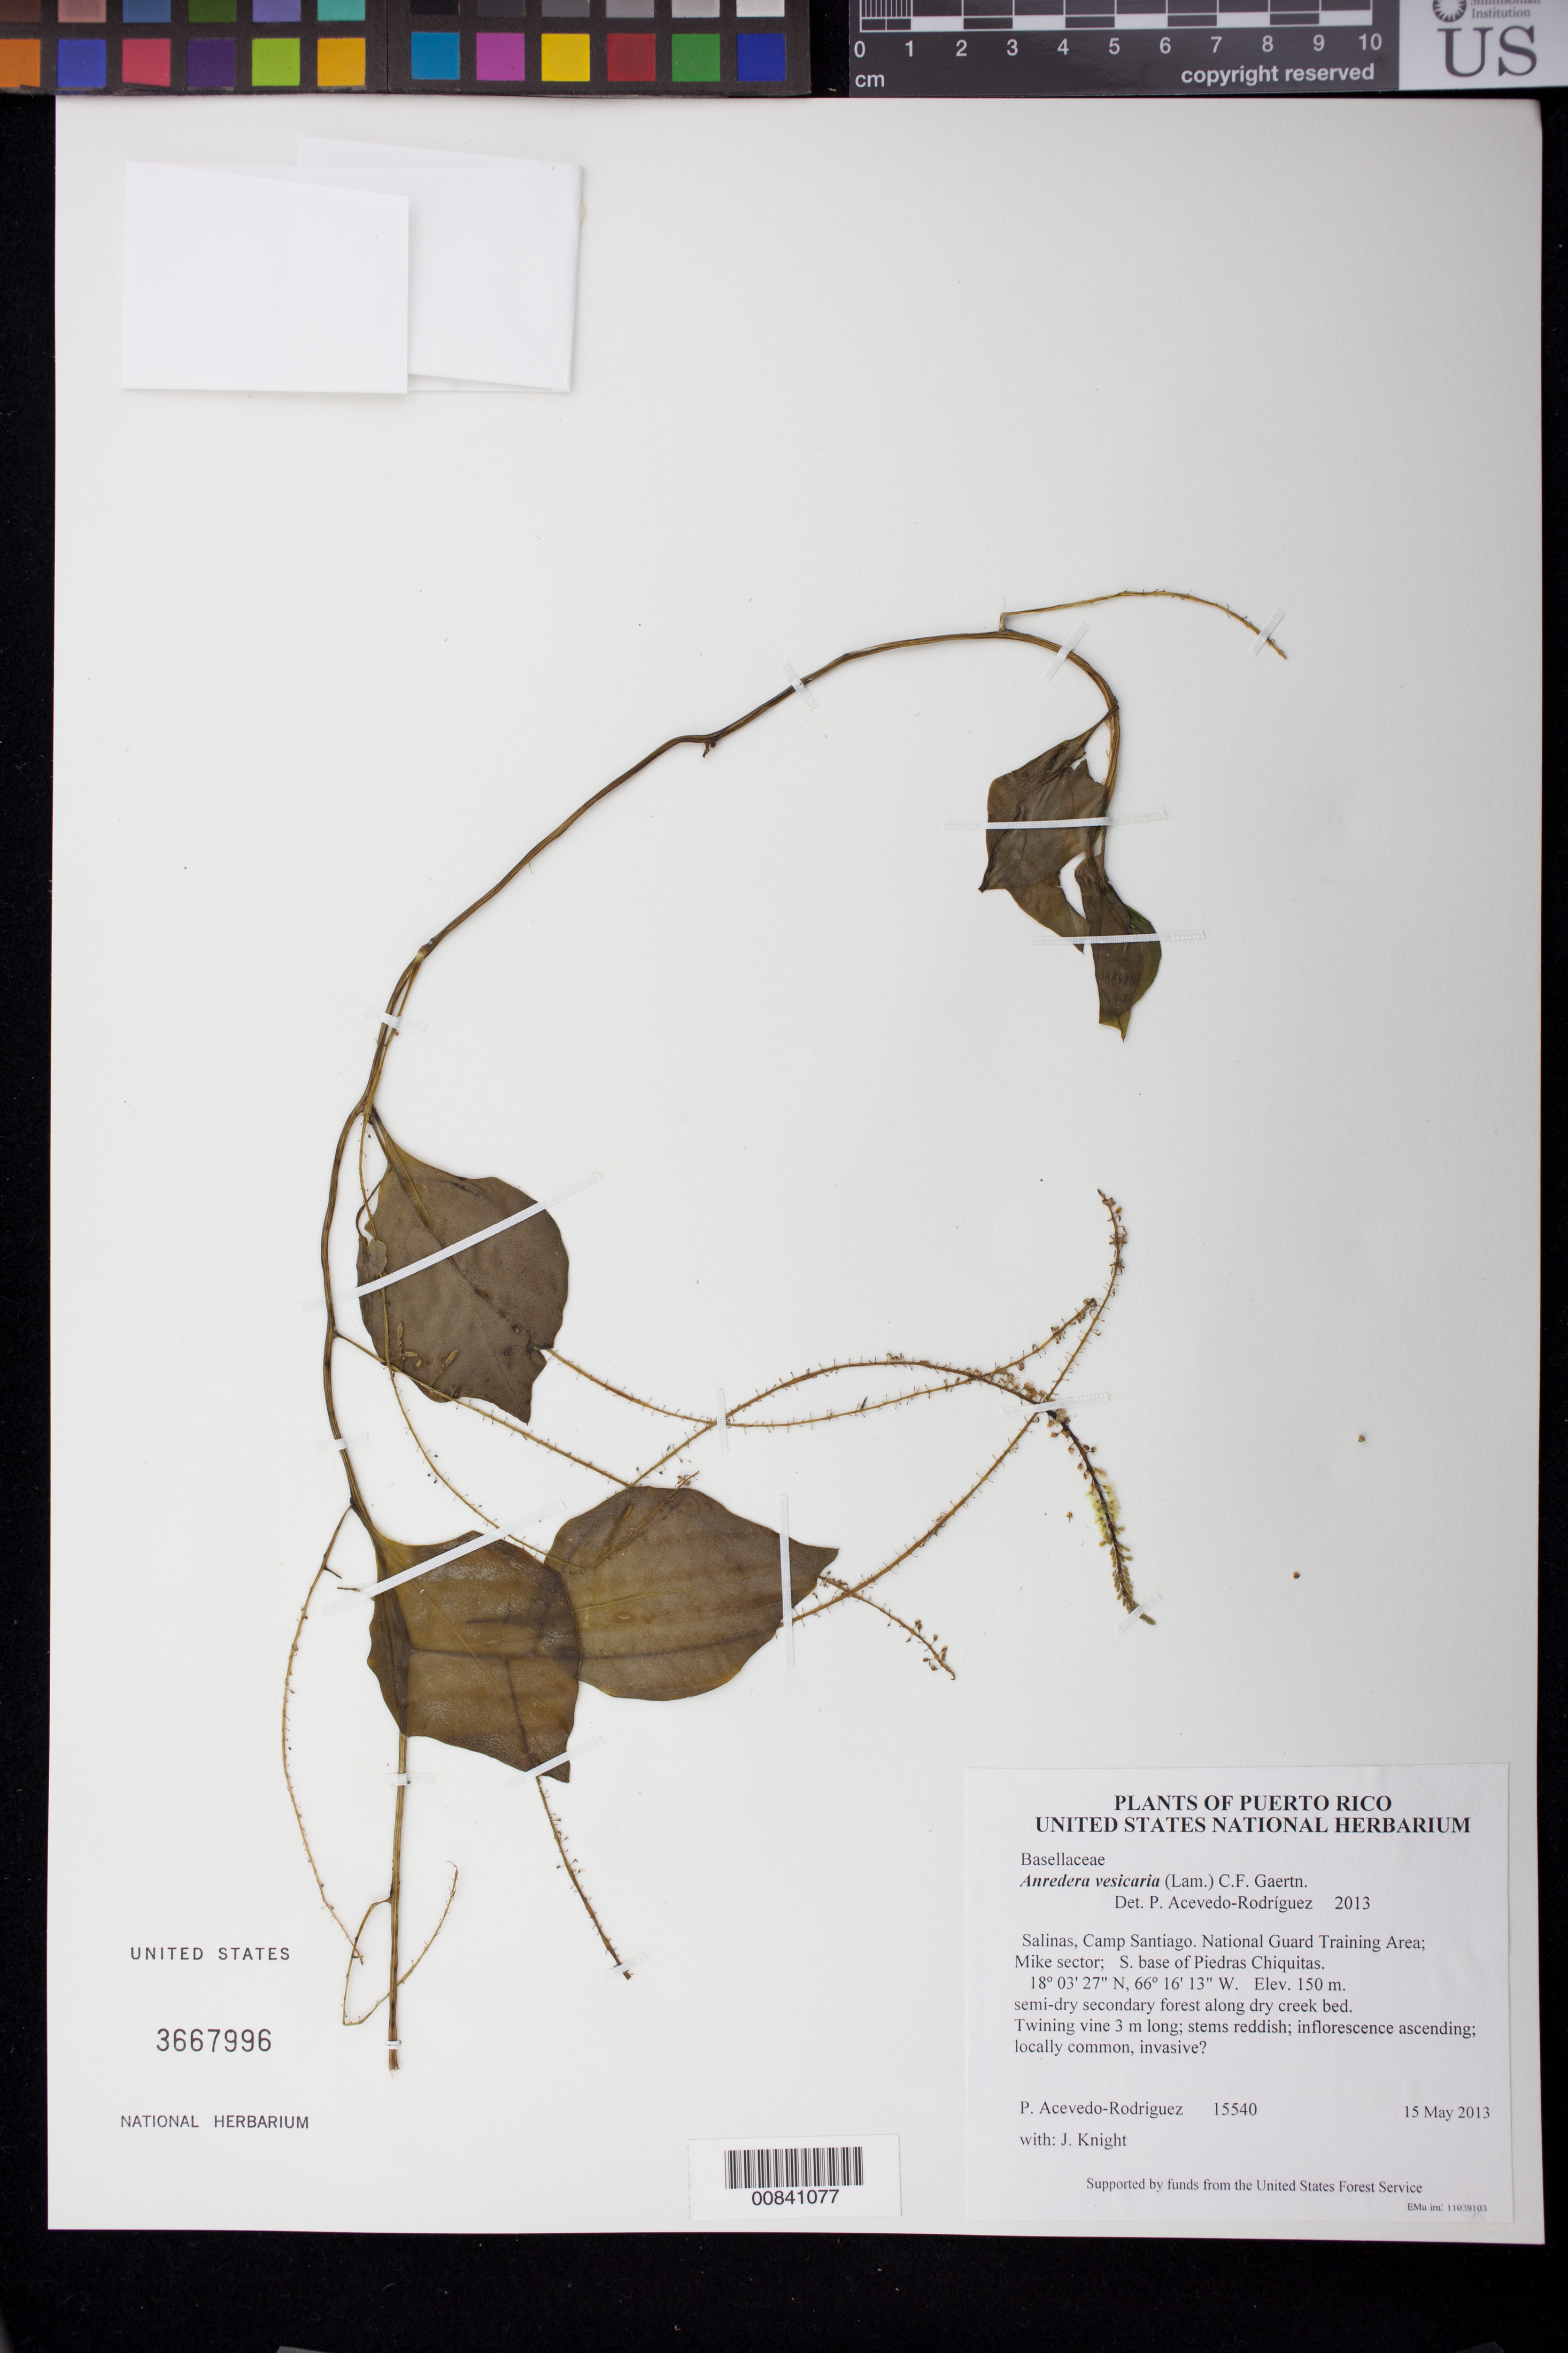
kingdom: Plantae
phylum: Tracheophyta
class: Magnoliopsida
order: Caryophyllales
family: Basellaceae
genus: Anredera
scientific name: Anredera vesicaria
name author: (Lam.) C.F. Gaertn.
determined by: Acevedo-Rodríguez, P., (BOT), Smithsonian Institution - National Museum of Natural History (UNITED STATES)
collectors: P. Acevedo-Rodr. & J. Knight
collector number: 15540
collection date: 2013-05-15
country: Puerto Rico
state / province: Salinas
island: Puerto Rico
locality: Camp Santiago. National Guard Training Area; Mike sector; S. base of Piedras Chiquitas.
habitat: semi-dry secondary forest along dry creek bed.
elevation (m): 150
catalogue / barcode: US 3667996